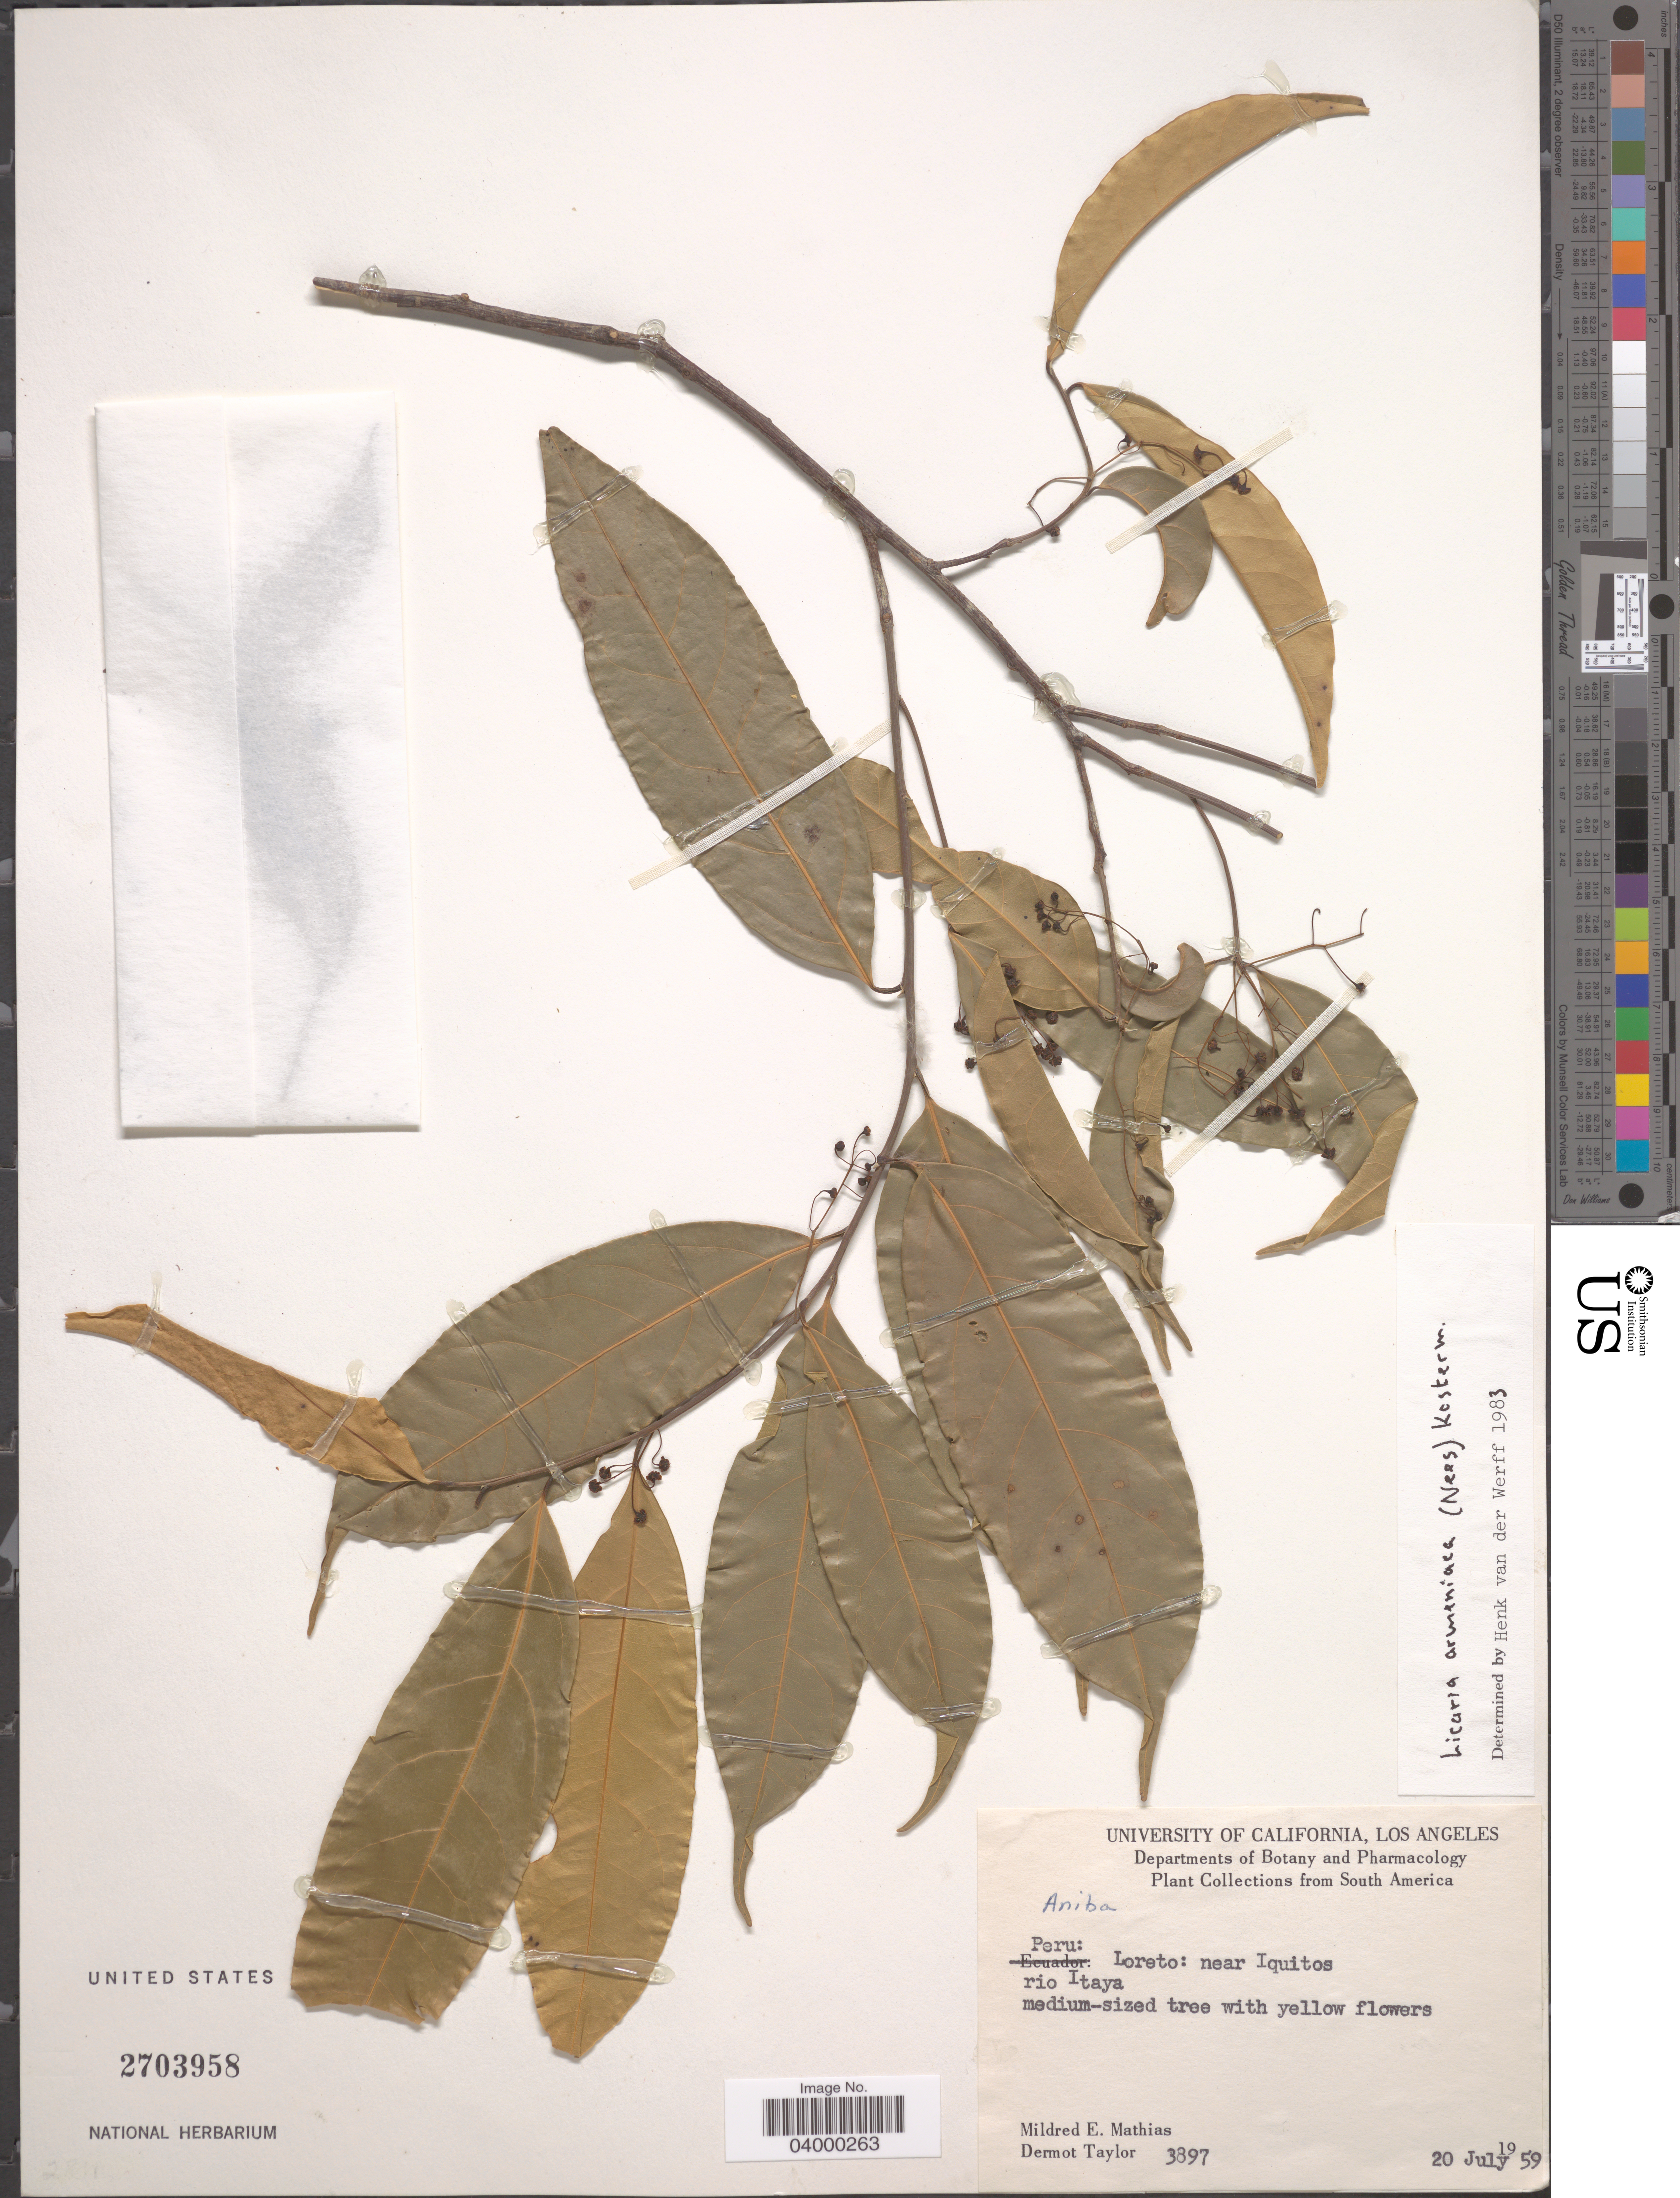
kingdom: Plantae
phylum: Tracheophyta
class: Magnoliopsida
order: Laurales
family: Lauraceae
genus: Licaria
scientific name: Licaria armeniaca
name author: (Nees) Kosterm.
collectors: M. E. Mathias & D. Taylor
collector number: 3897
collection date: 1959-07-20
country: Peru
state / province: Loreto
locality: Near Iquitos rio Itaya.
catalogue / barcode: US 2703958